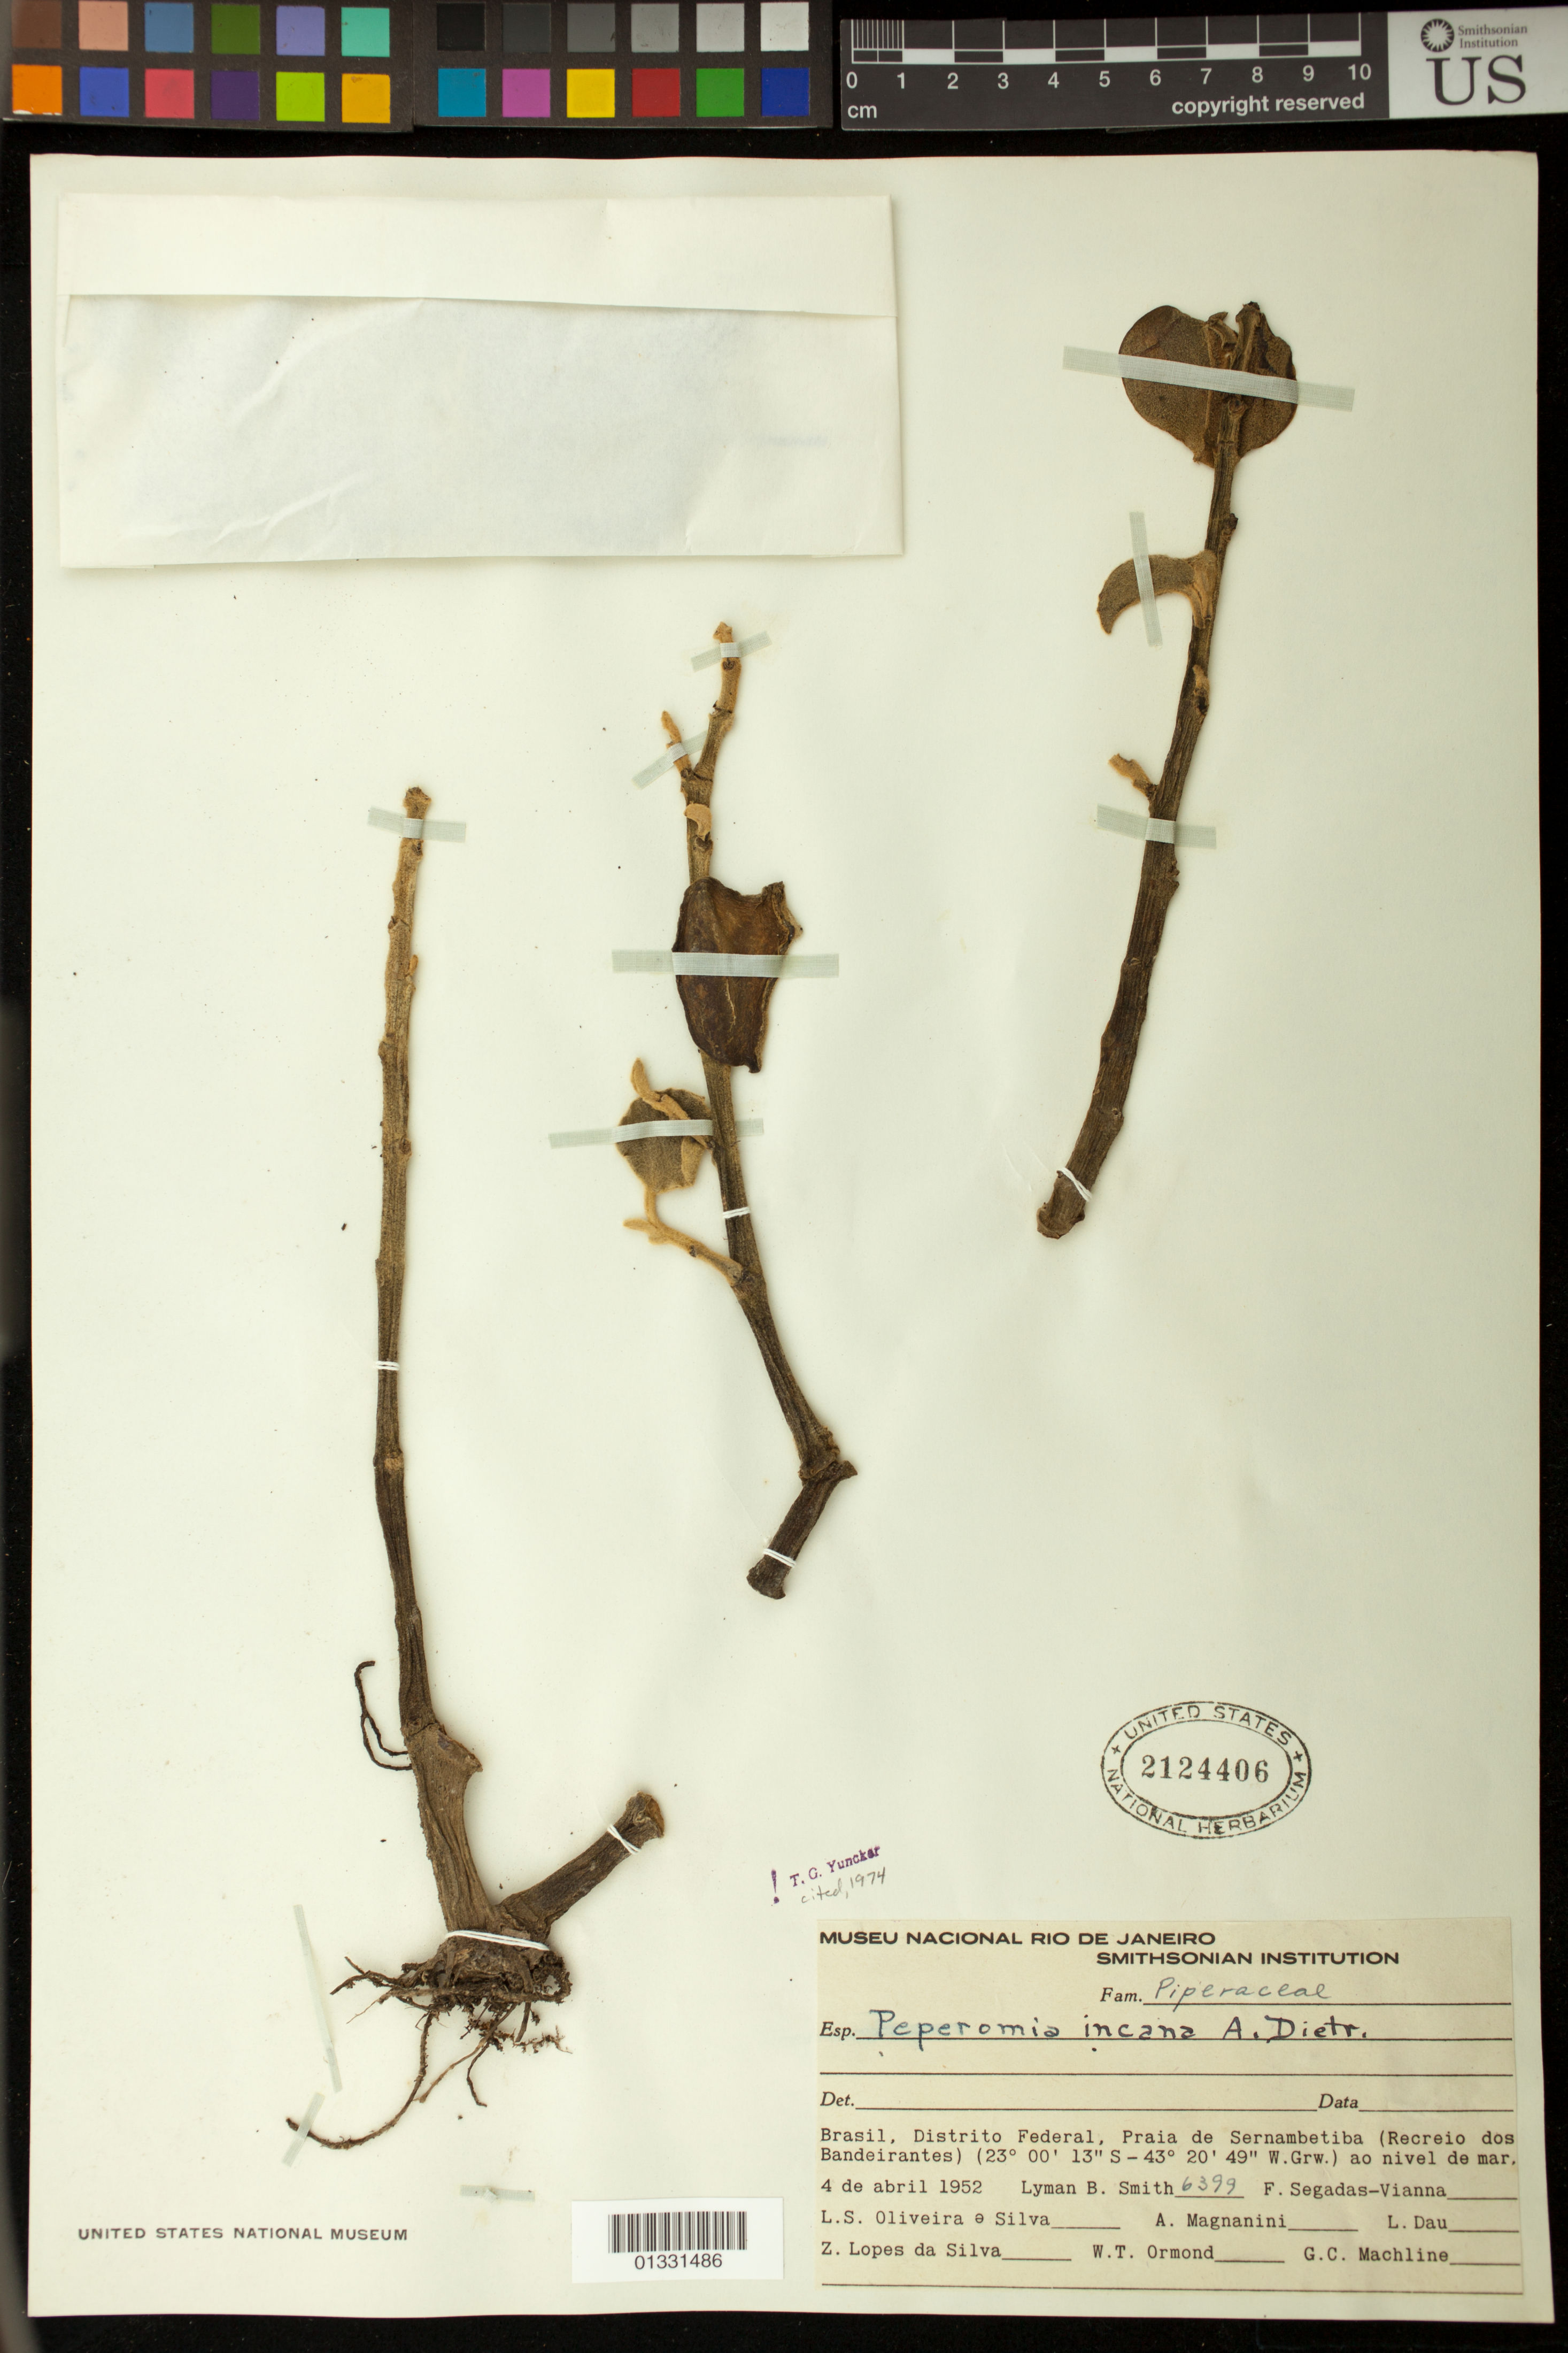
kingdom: Plantae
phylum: Tracheophyta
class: Magnoliopsida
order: Piperales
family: Piperaceae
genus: Peperomia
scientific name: Peperomia incana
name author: (Haw.) A. Dietr.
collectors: L. Smith, F. Segadas-Vianna, W. A. Egler, L. Dau, Z. Silva & W. Ormund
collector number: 6399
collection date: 1952-04-04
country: Brazil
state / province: Rio de Janeiro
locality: Praia de Sernambetiba (Recreio dos Bandeirantes)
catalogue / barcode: US 2124406